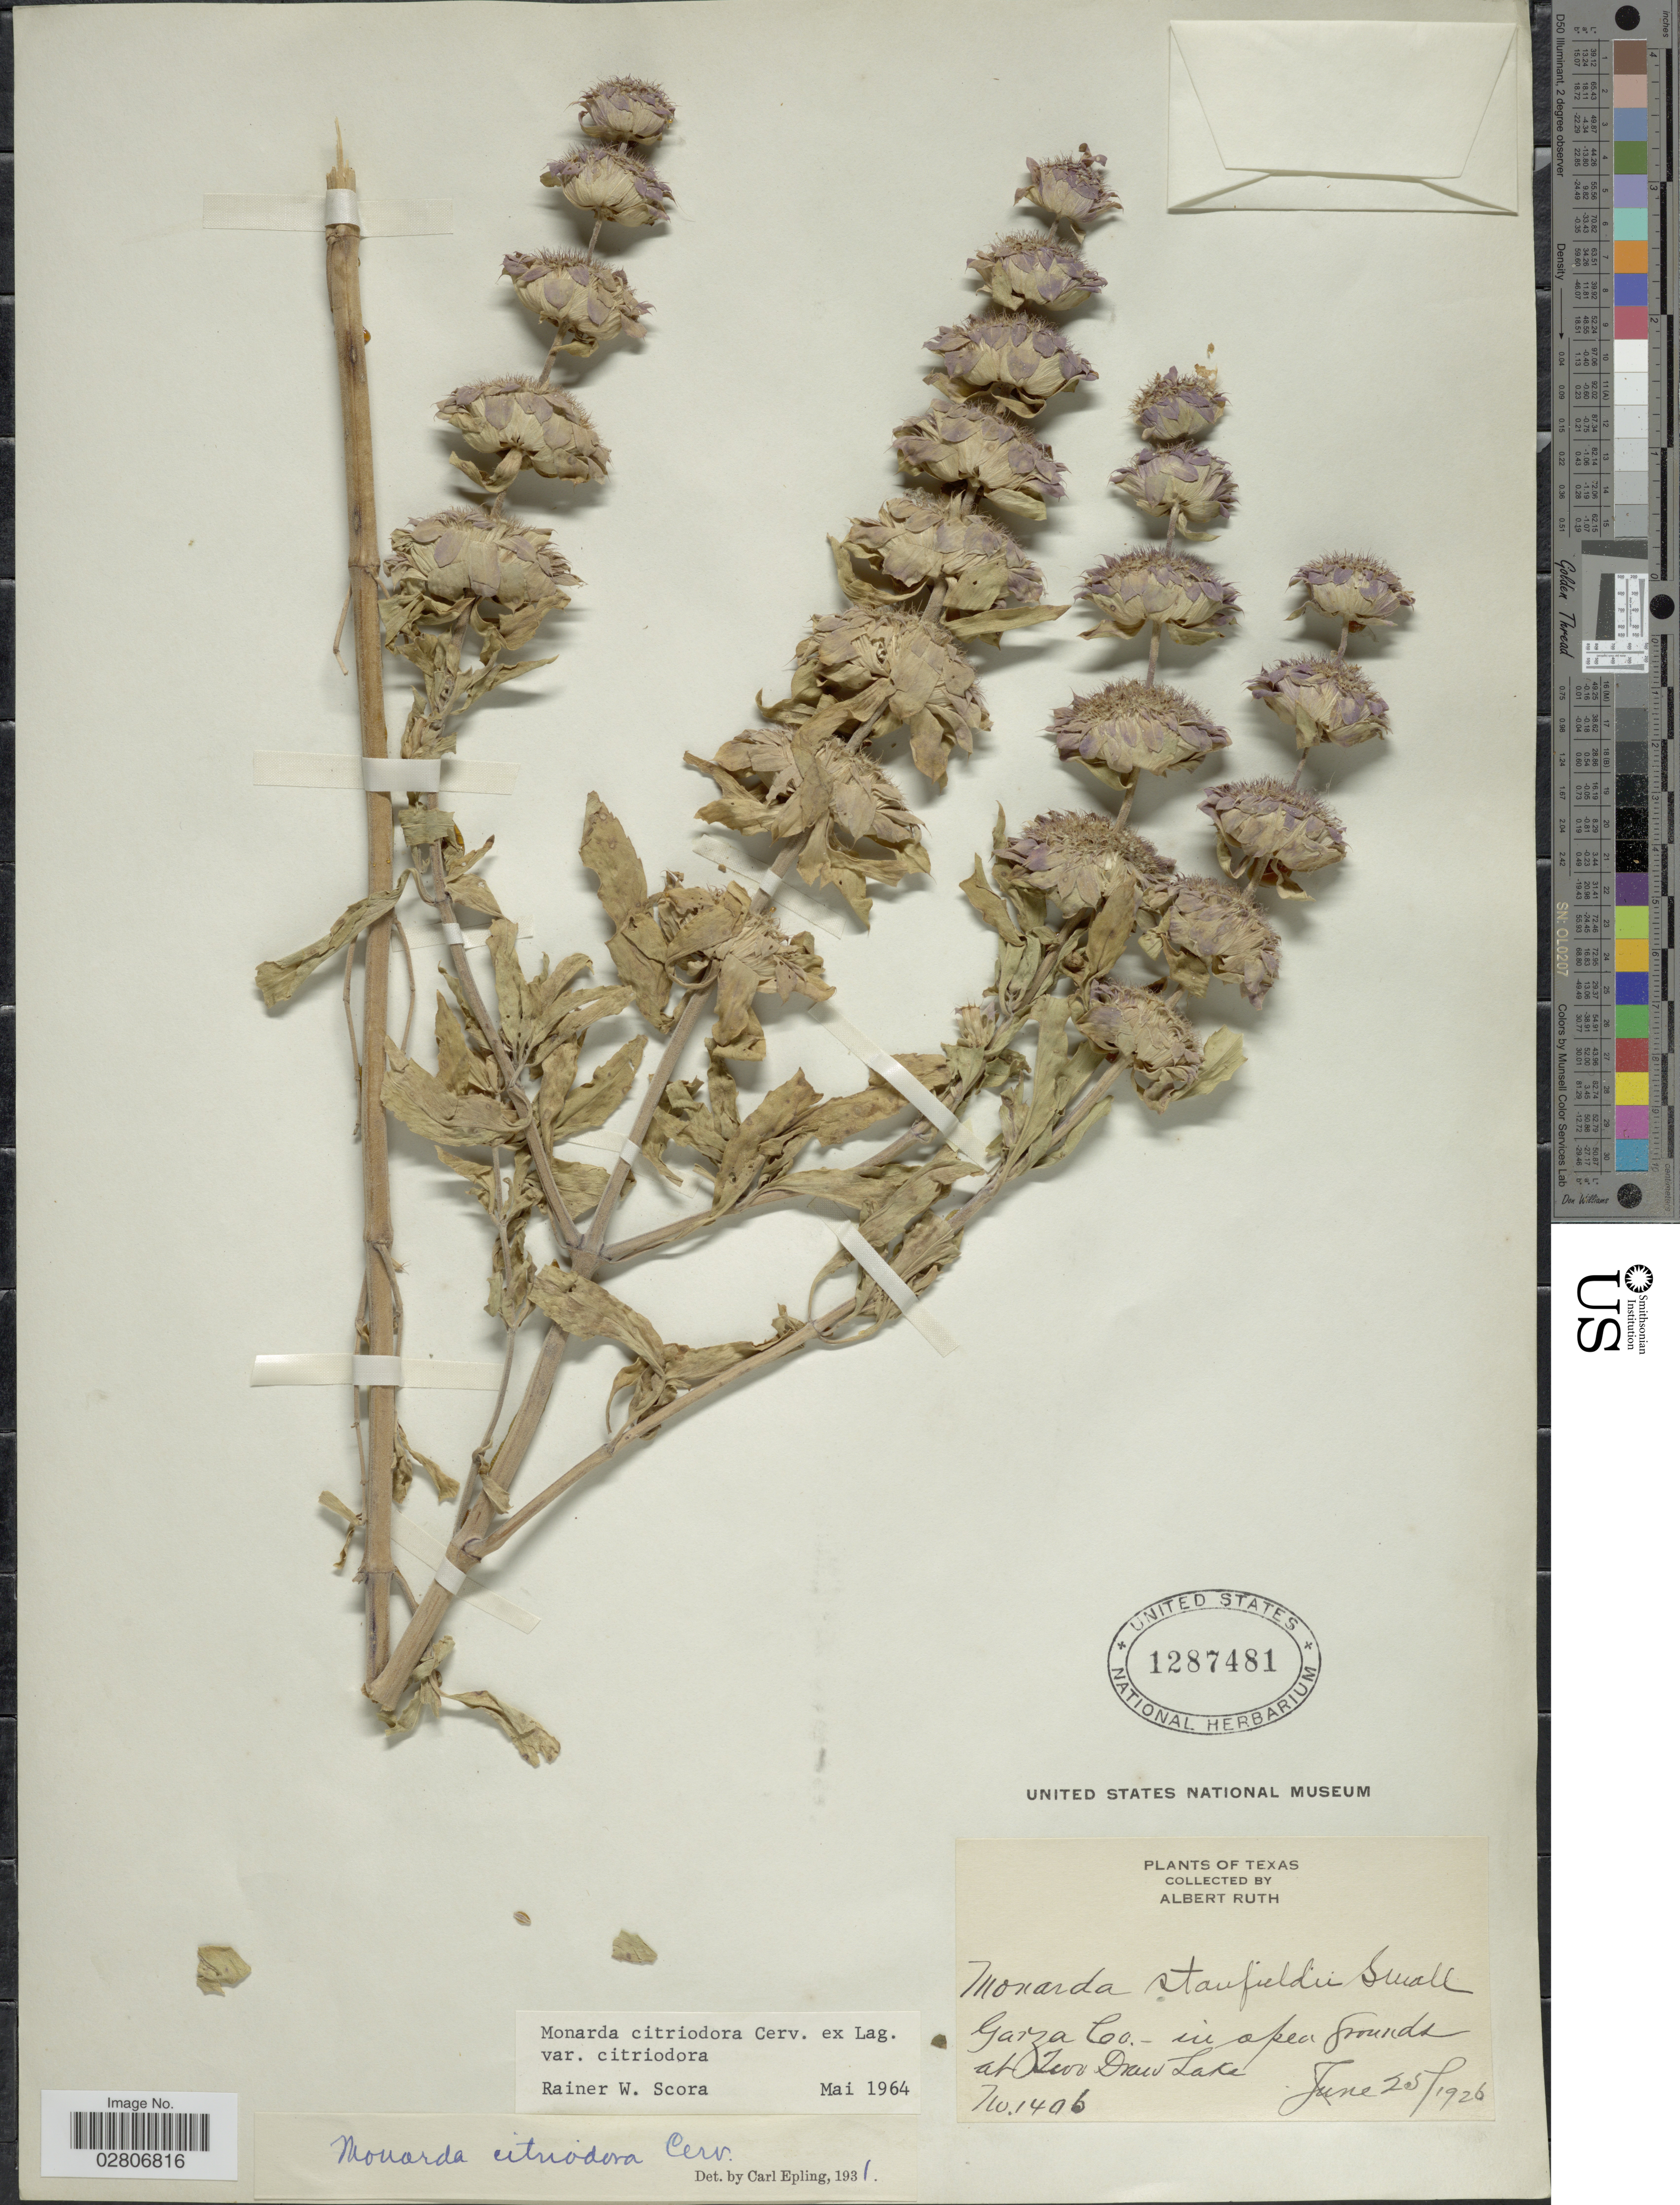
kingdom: Plantae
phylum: Tracheophyta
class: Magnoliopsida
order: Lamiales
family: Lamiaceae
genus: Monarda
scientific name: Monarda citriodora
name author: Cerv. ex Lag.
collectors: A. Ruth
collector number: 1406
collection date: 1926-06-25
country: United States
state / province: Texas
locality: Garza Co. - in open grounds at Two Draw Lake.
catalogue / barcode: US 1287481